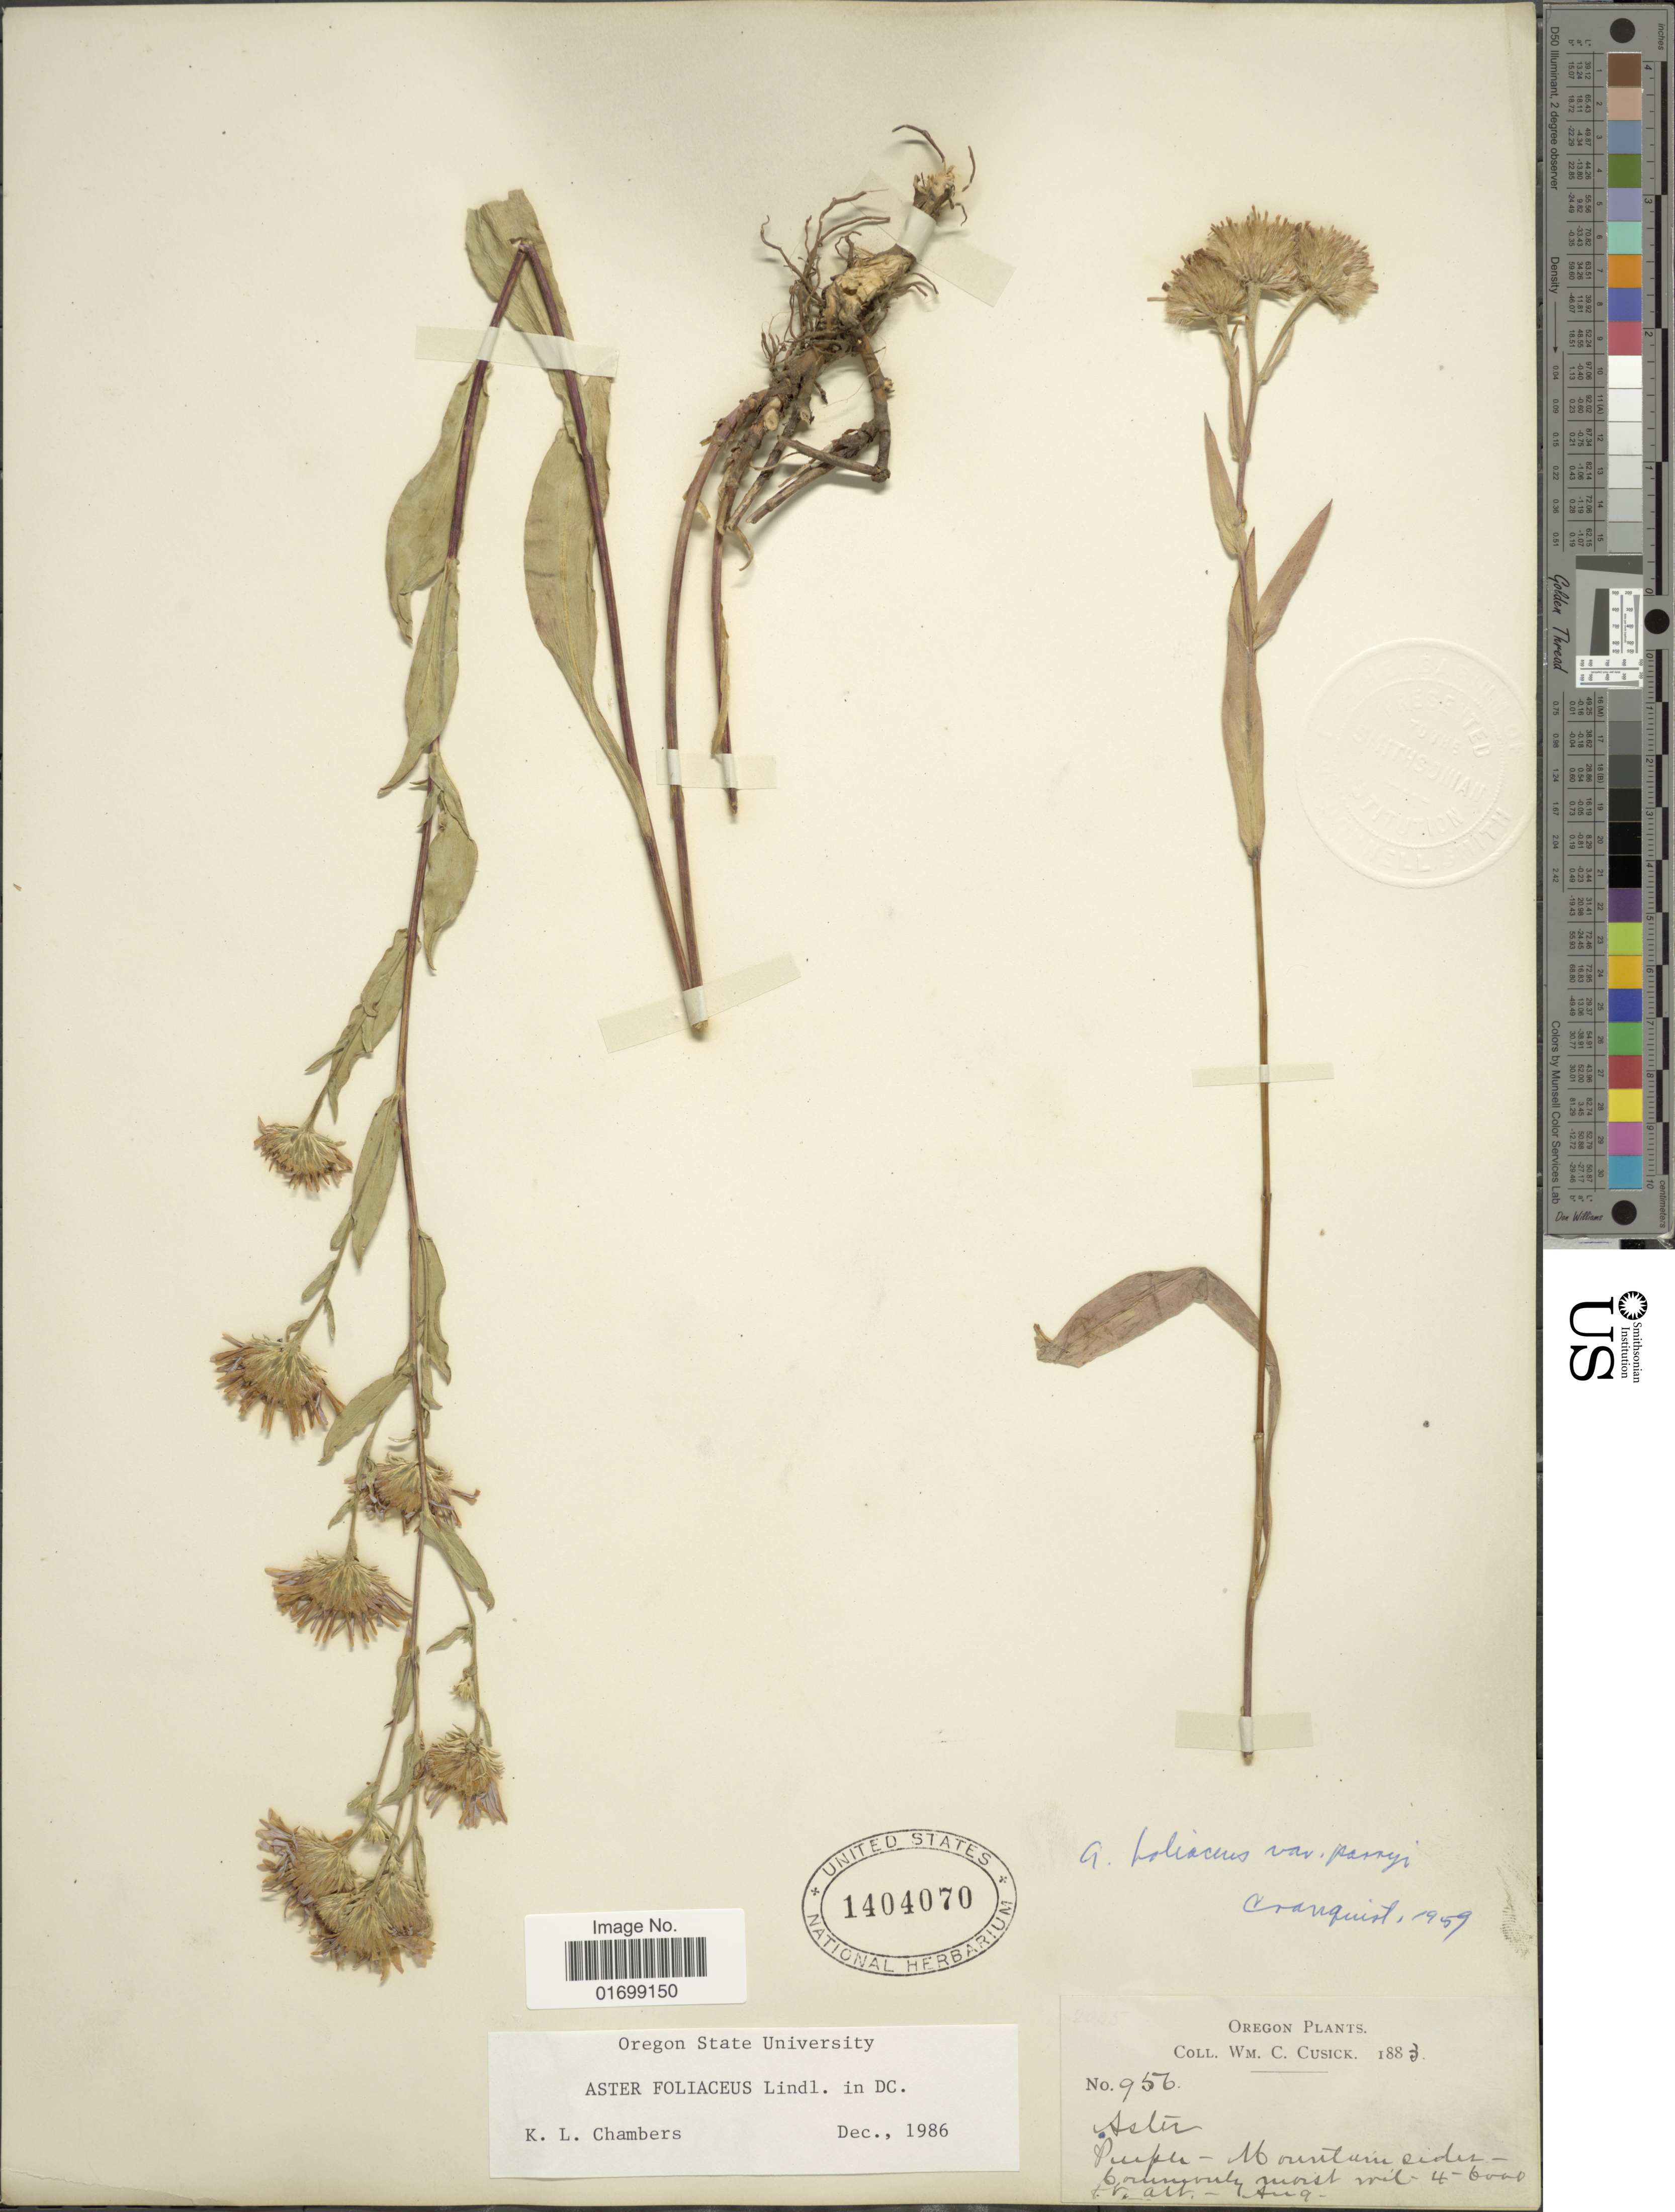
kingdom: Plantae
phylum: Tracheophyta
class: Magnoliopsida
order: Asterales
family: Asteraceae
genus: Symphyotrichum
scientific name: Symphyotrichum foliaceum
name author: (Lindl. ex DC.) G.L. Nesom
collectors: W. C. Cusick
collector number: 956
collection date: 1883-08-07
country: United States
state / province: Oregon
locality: Purper-Mountain sides Commonly moist soil.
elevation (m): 1219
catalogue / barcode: US 1404070